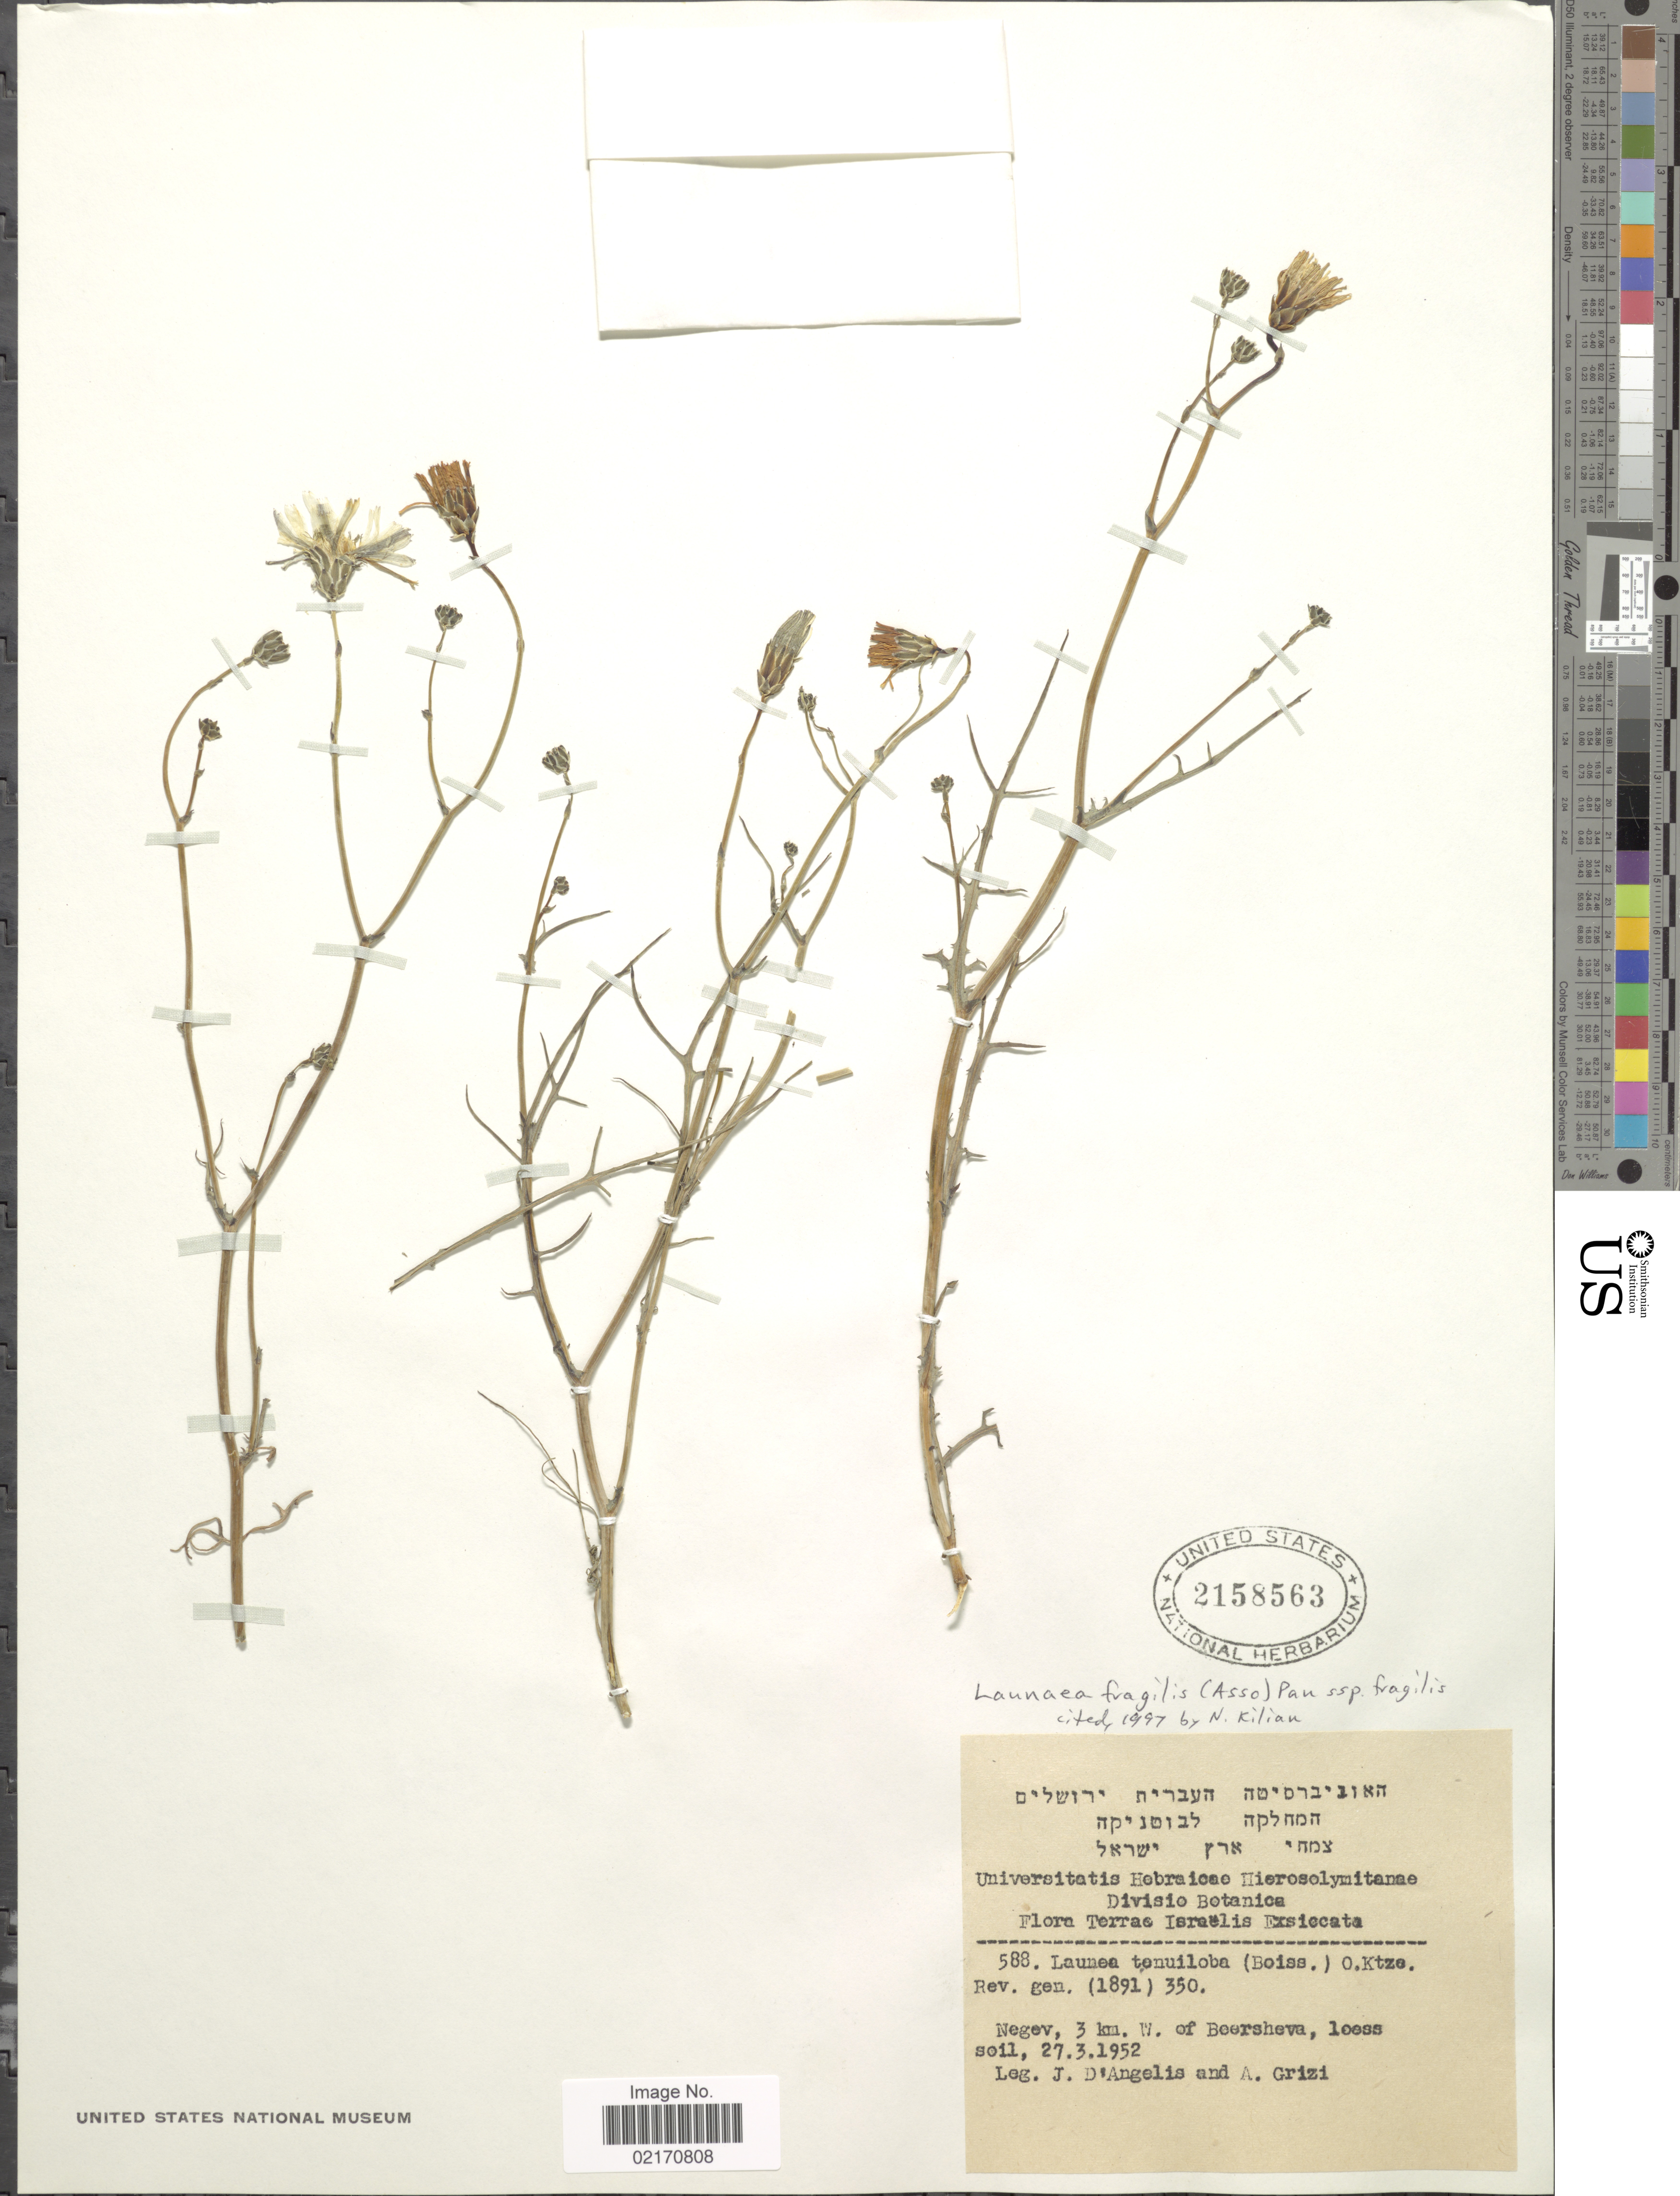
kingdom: Plantae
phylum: Tracheophyta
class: Magnoliopsida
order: Asterales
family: Asteraceae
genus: Launaea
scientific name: Launaea fragilis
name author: (Asso) Pau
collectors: J. D'angelis & A. Grizi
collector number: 588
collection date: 1952-03-27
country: Israel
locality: Terrae Israelis, Negev. 3 km W of Beersheva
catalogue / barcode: US 2158563